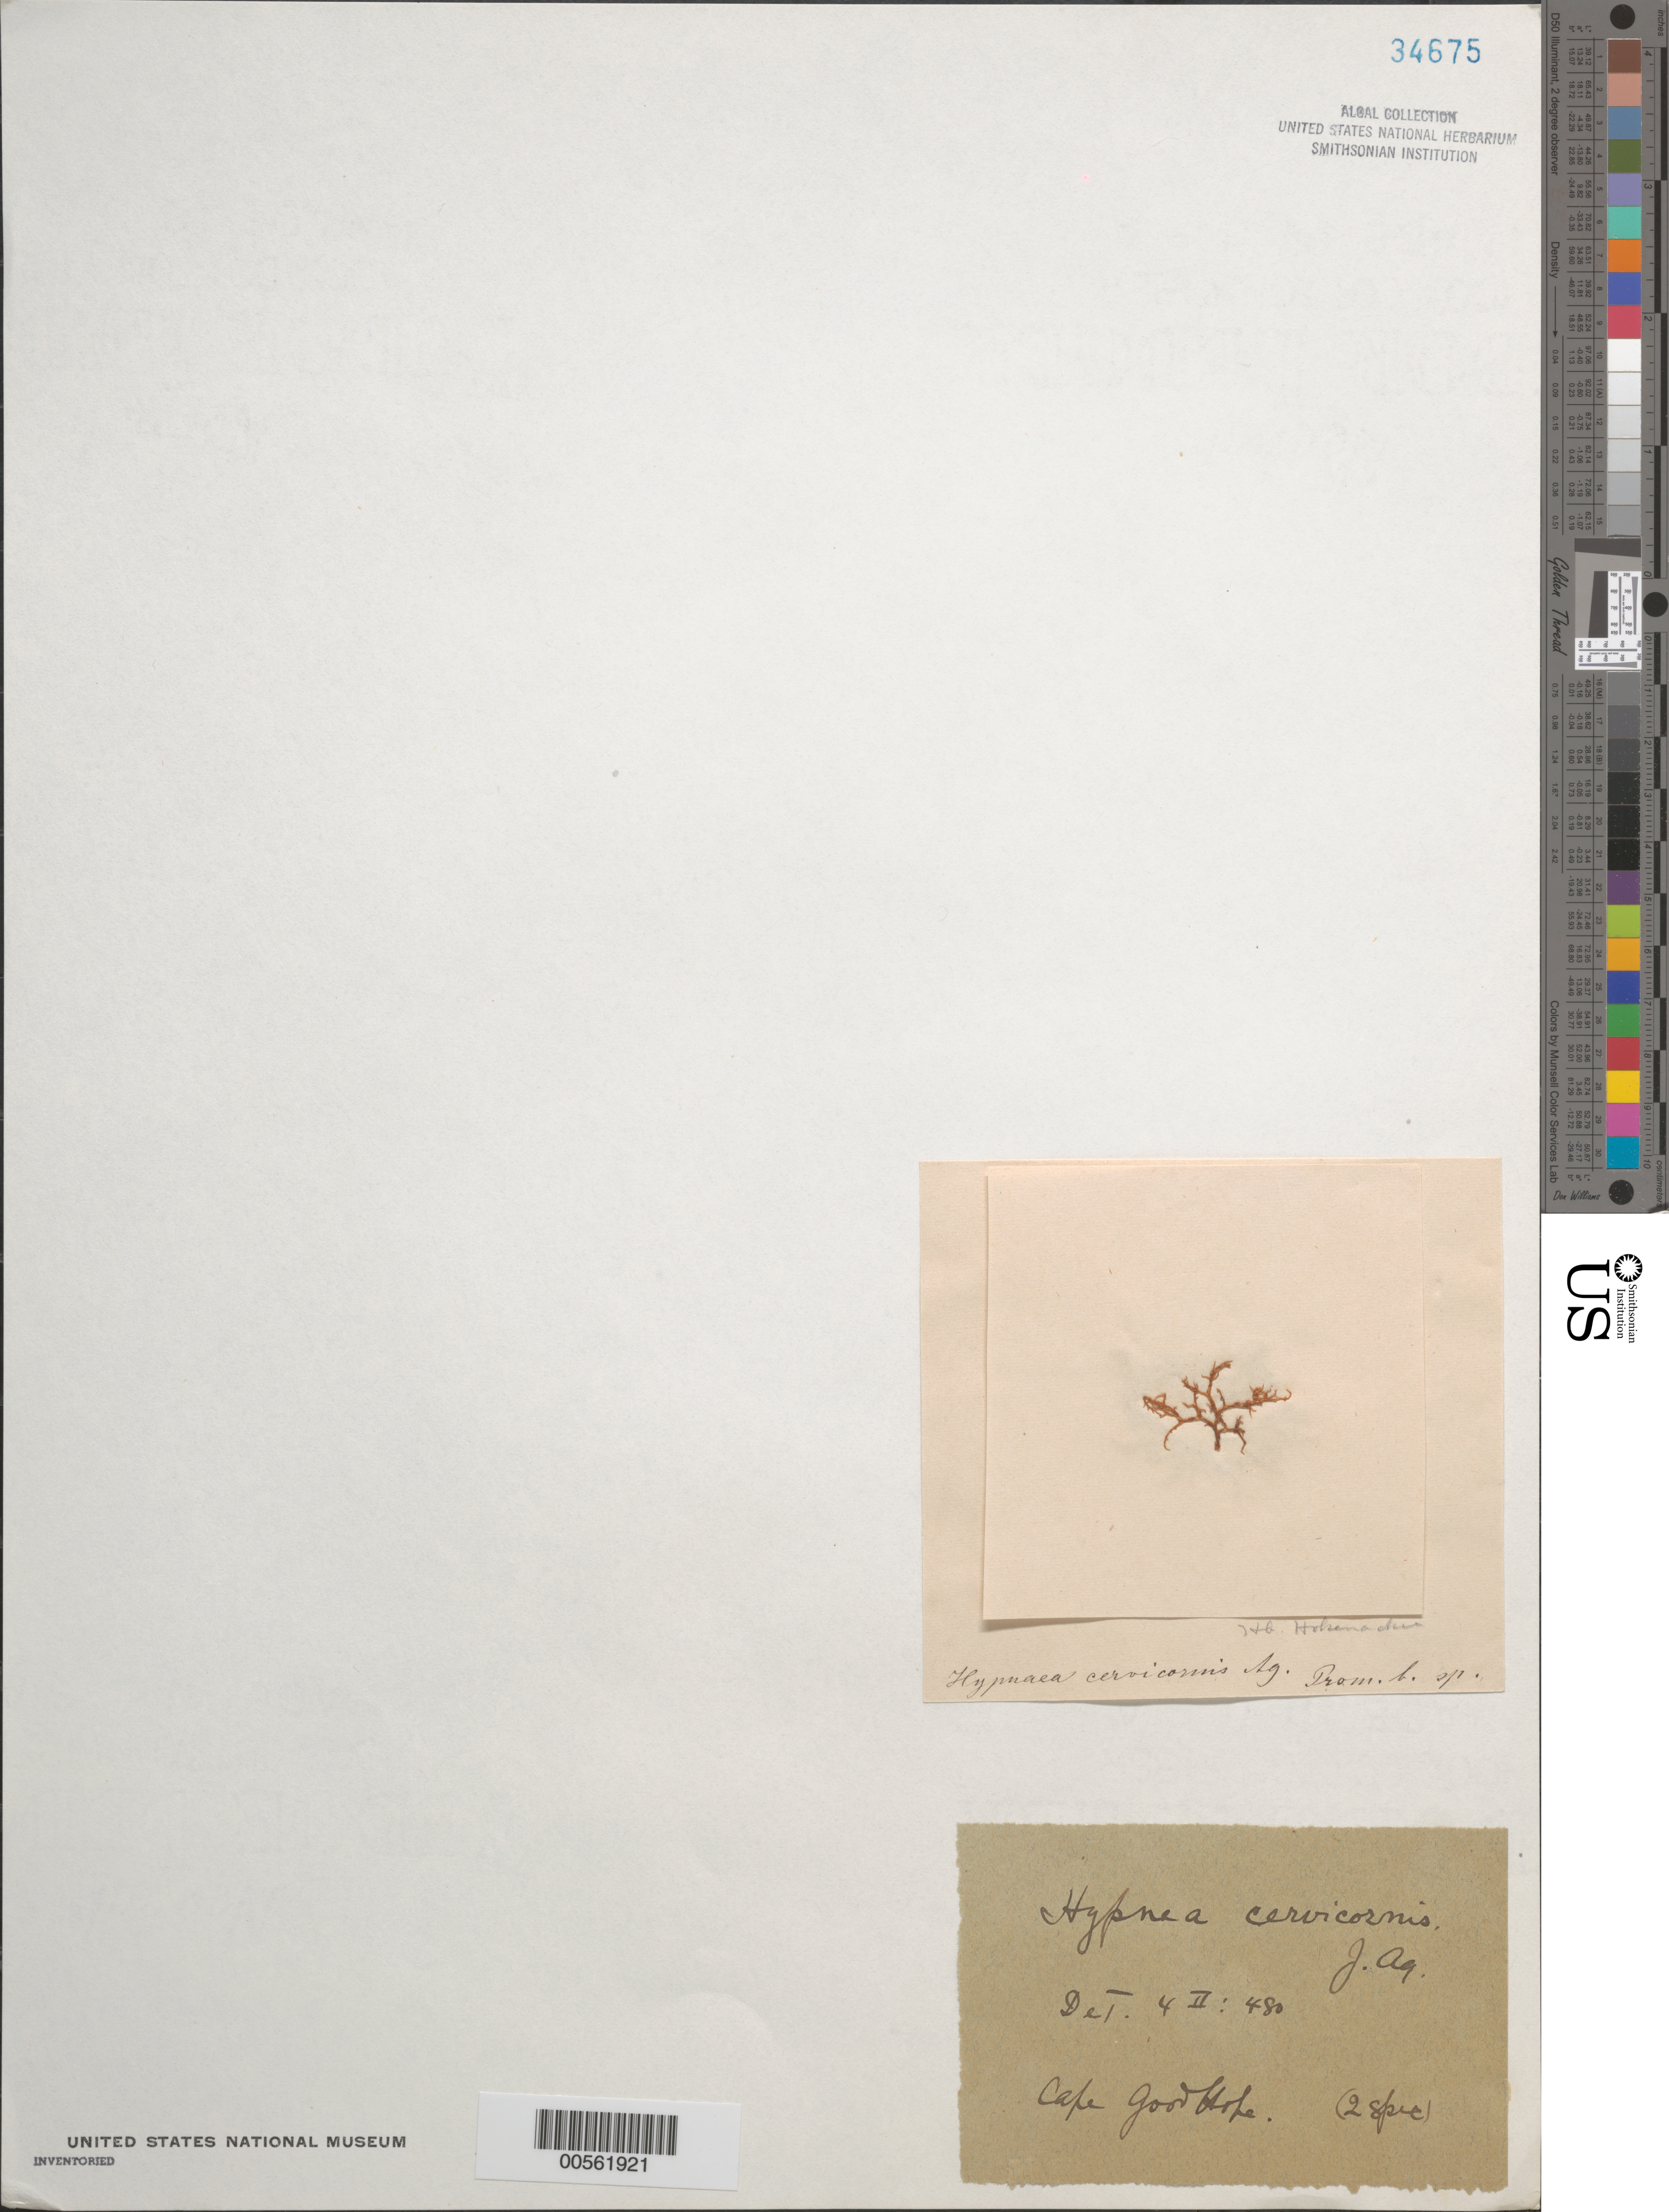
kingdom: Plantae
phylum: Rhodophyta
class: Florideophyceae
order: Gigartinales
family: Cystocloniaceae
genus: Hypnea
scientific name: Hypnea cervicornis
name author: J. Agardh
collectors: Hohenacker herbarium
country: South Africa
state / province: Western Cape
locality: Cape of good hope (prom. b. sp.)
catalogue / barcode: US 34675